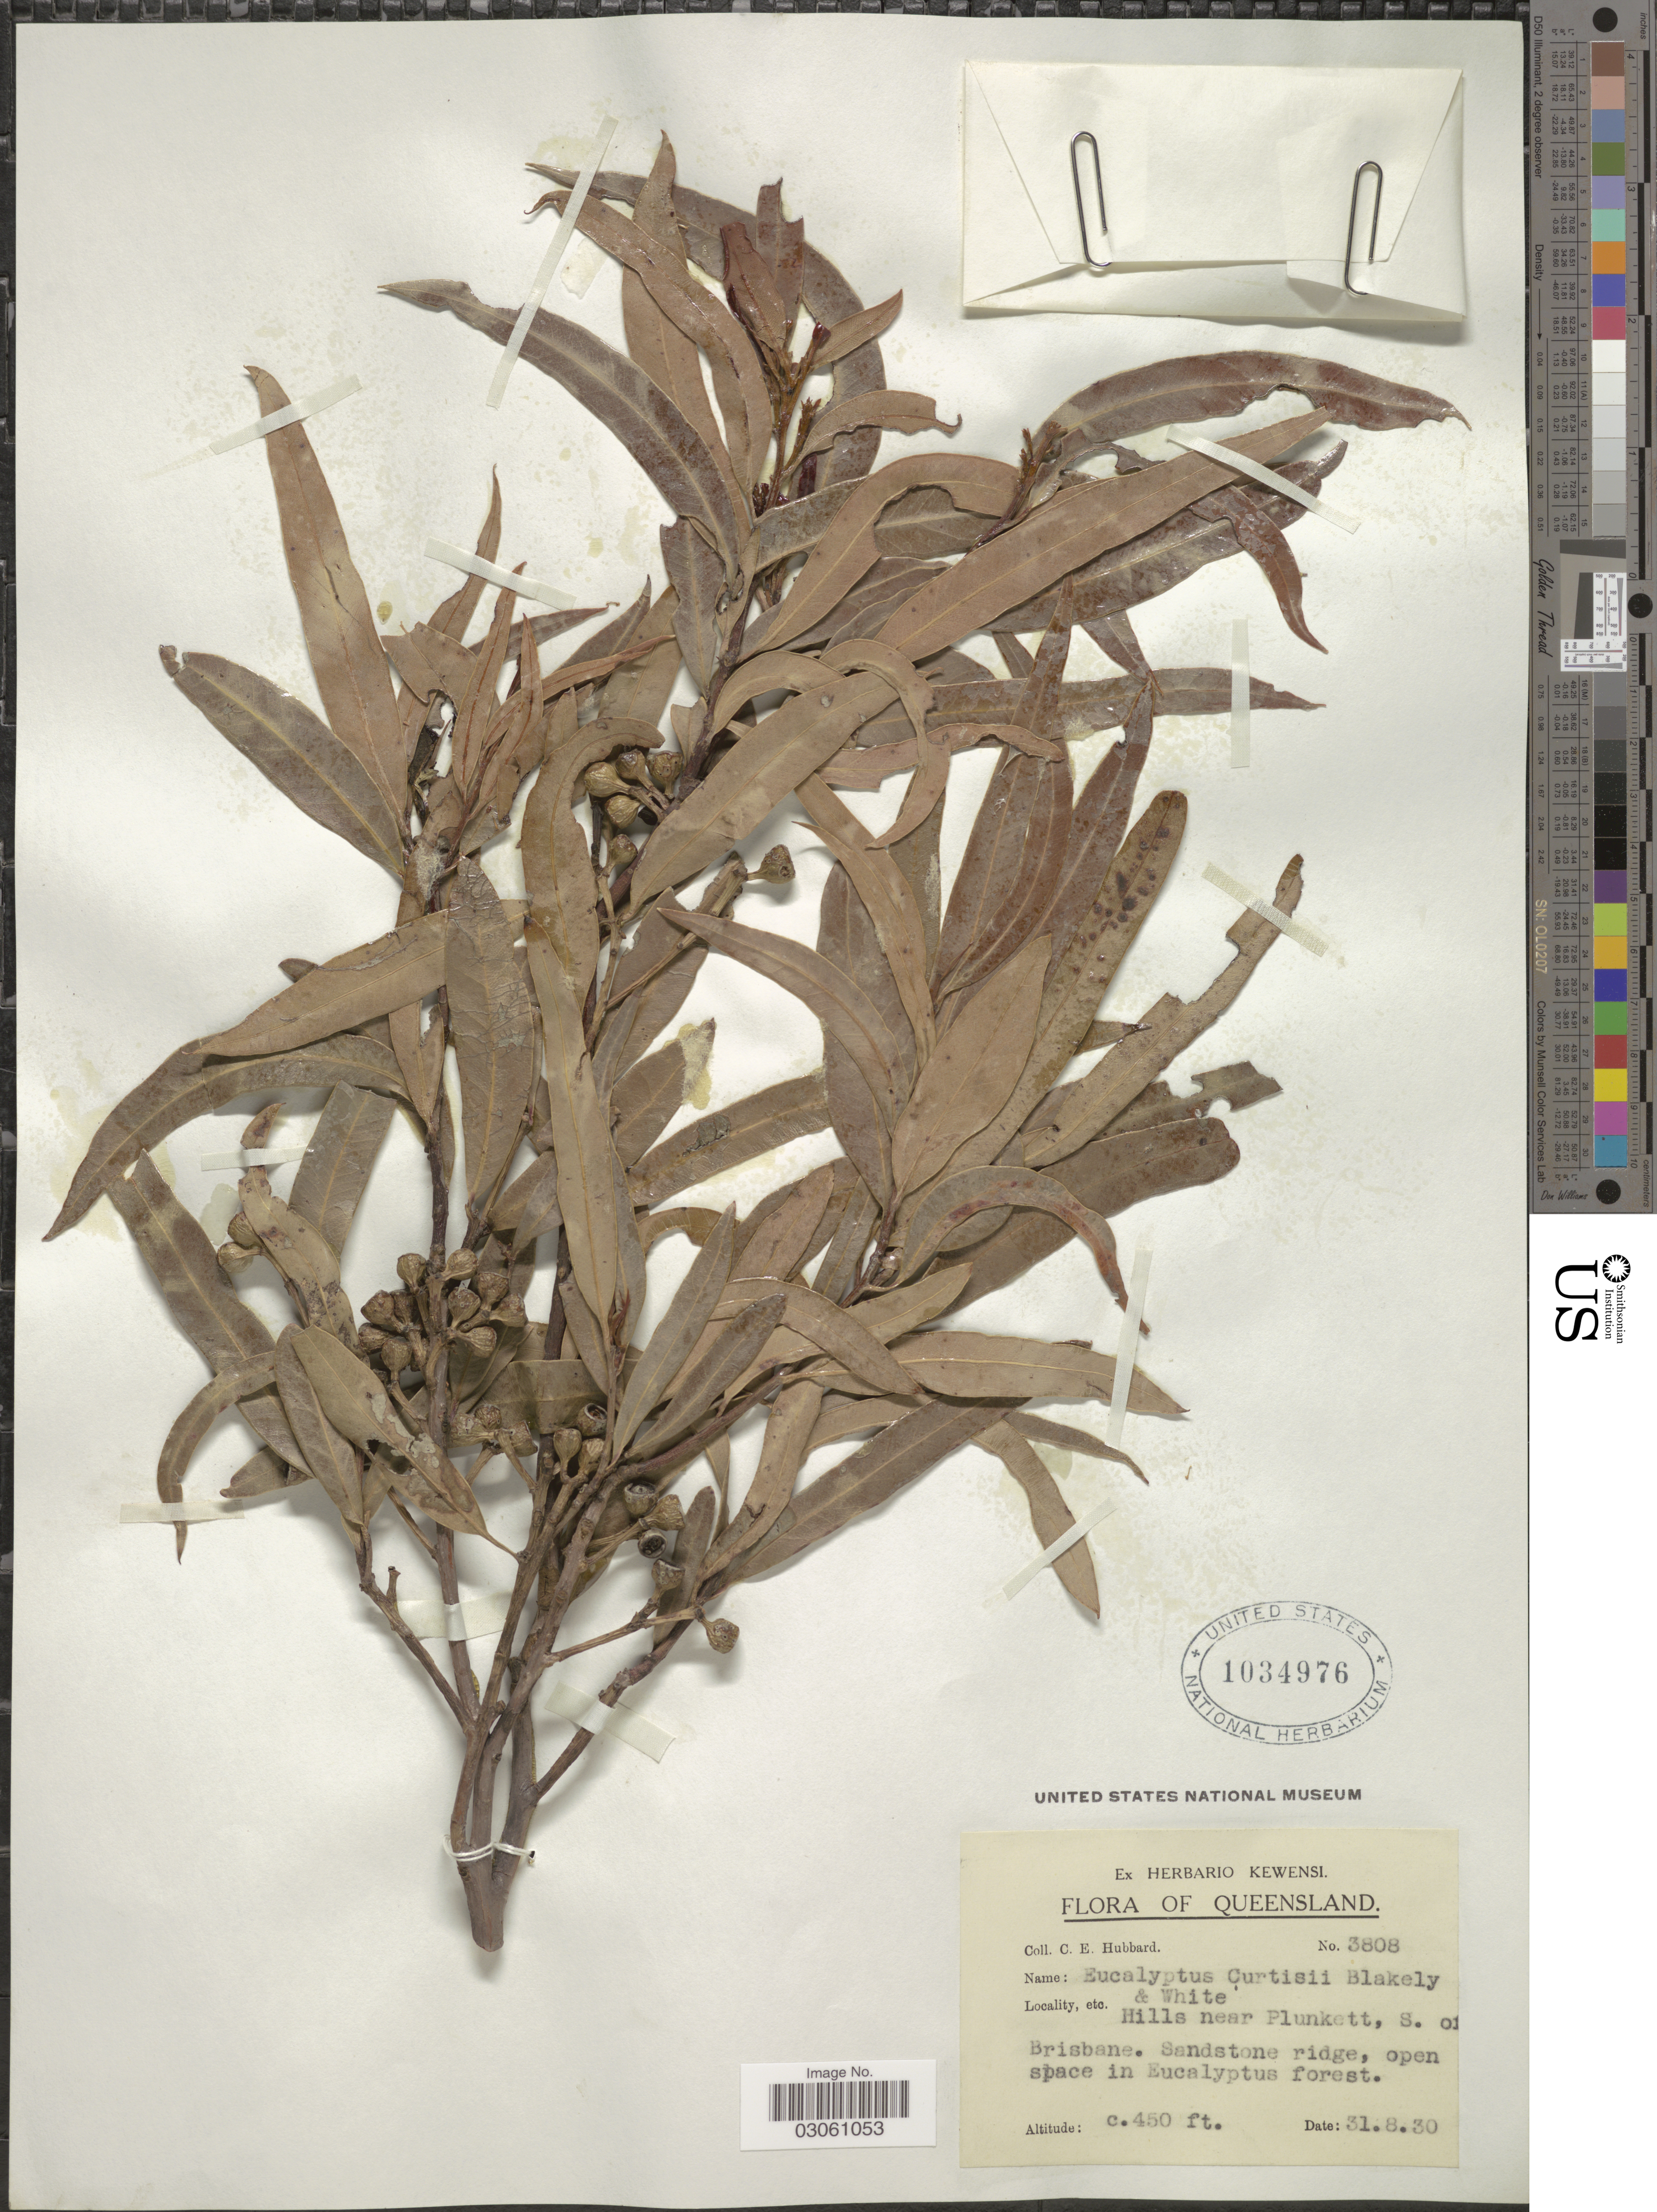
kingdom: Plantae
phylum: Tracheophyta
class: Magnoliopsida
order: Myrtales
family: Myrtaceae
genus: Eucalyptus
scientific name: Eucalyptus curtisii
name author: Blakely & C.T. White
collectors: C. E. Hubbard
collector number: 3808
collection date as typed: Transcribed d/m/y: 31/8/30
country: Australia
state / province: Queensland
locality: Hills near Plunkett, S. of Brisbane.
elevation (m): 137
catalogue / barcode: US 1034976